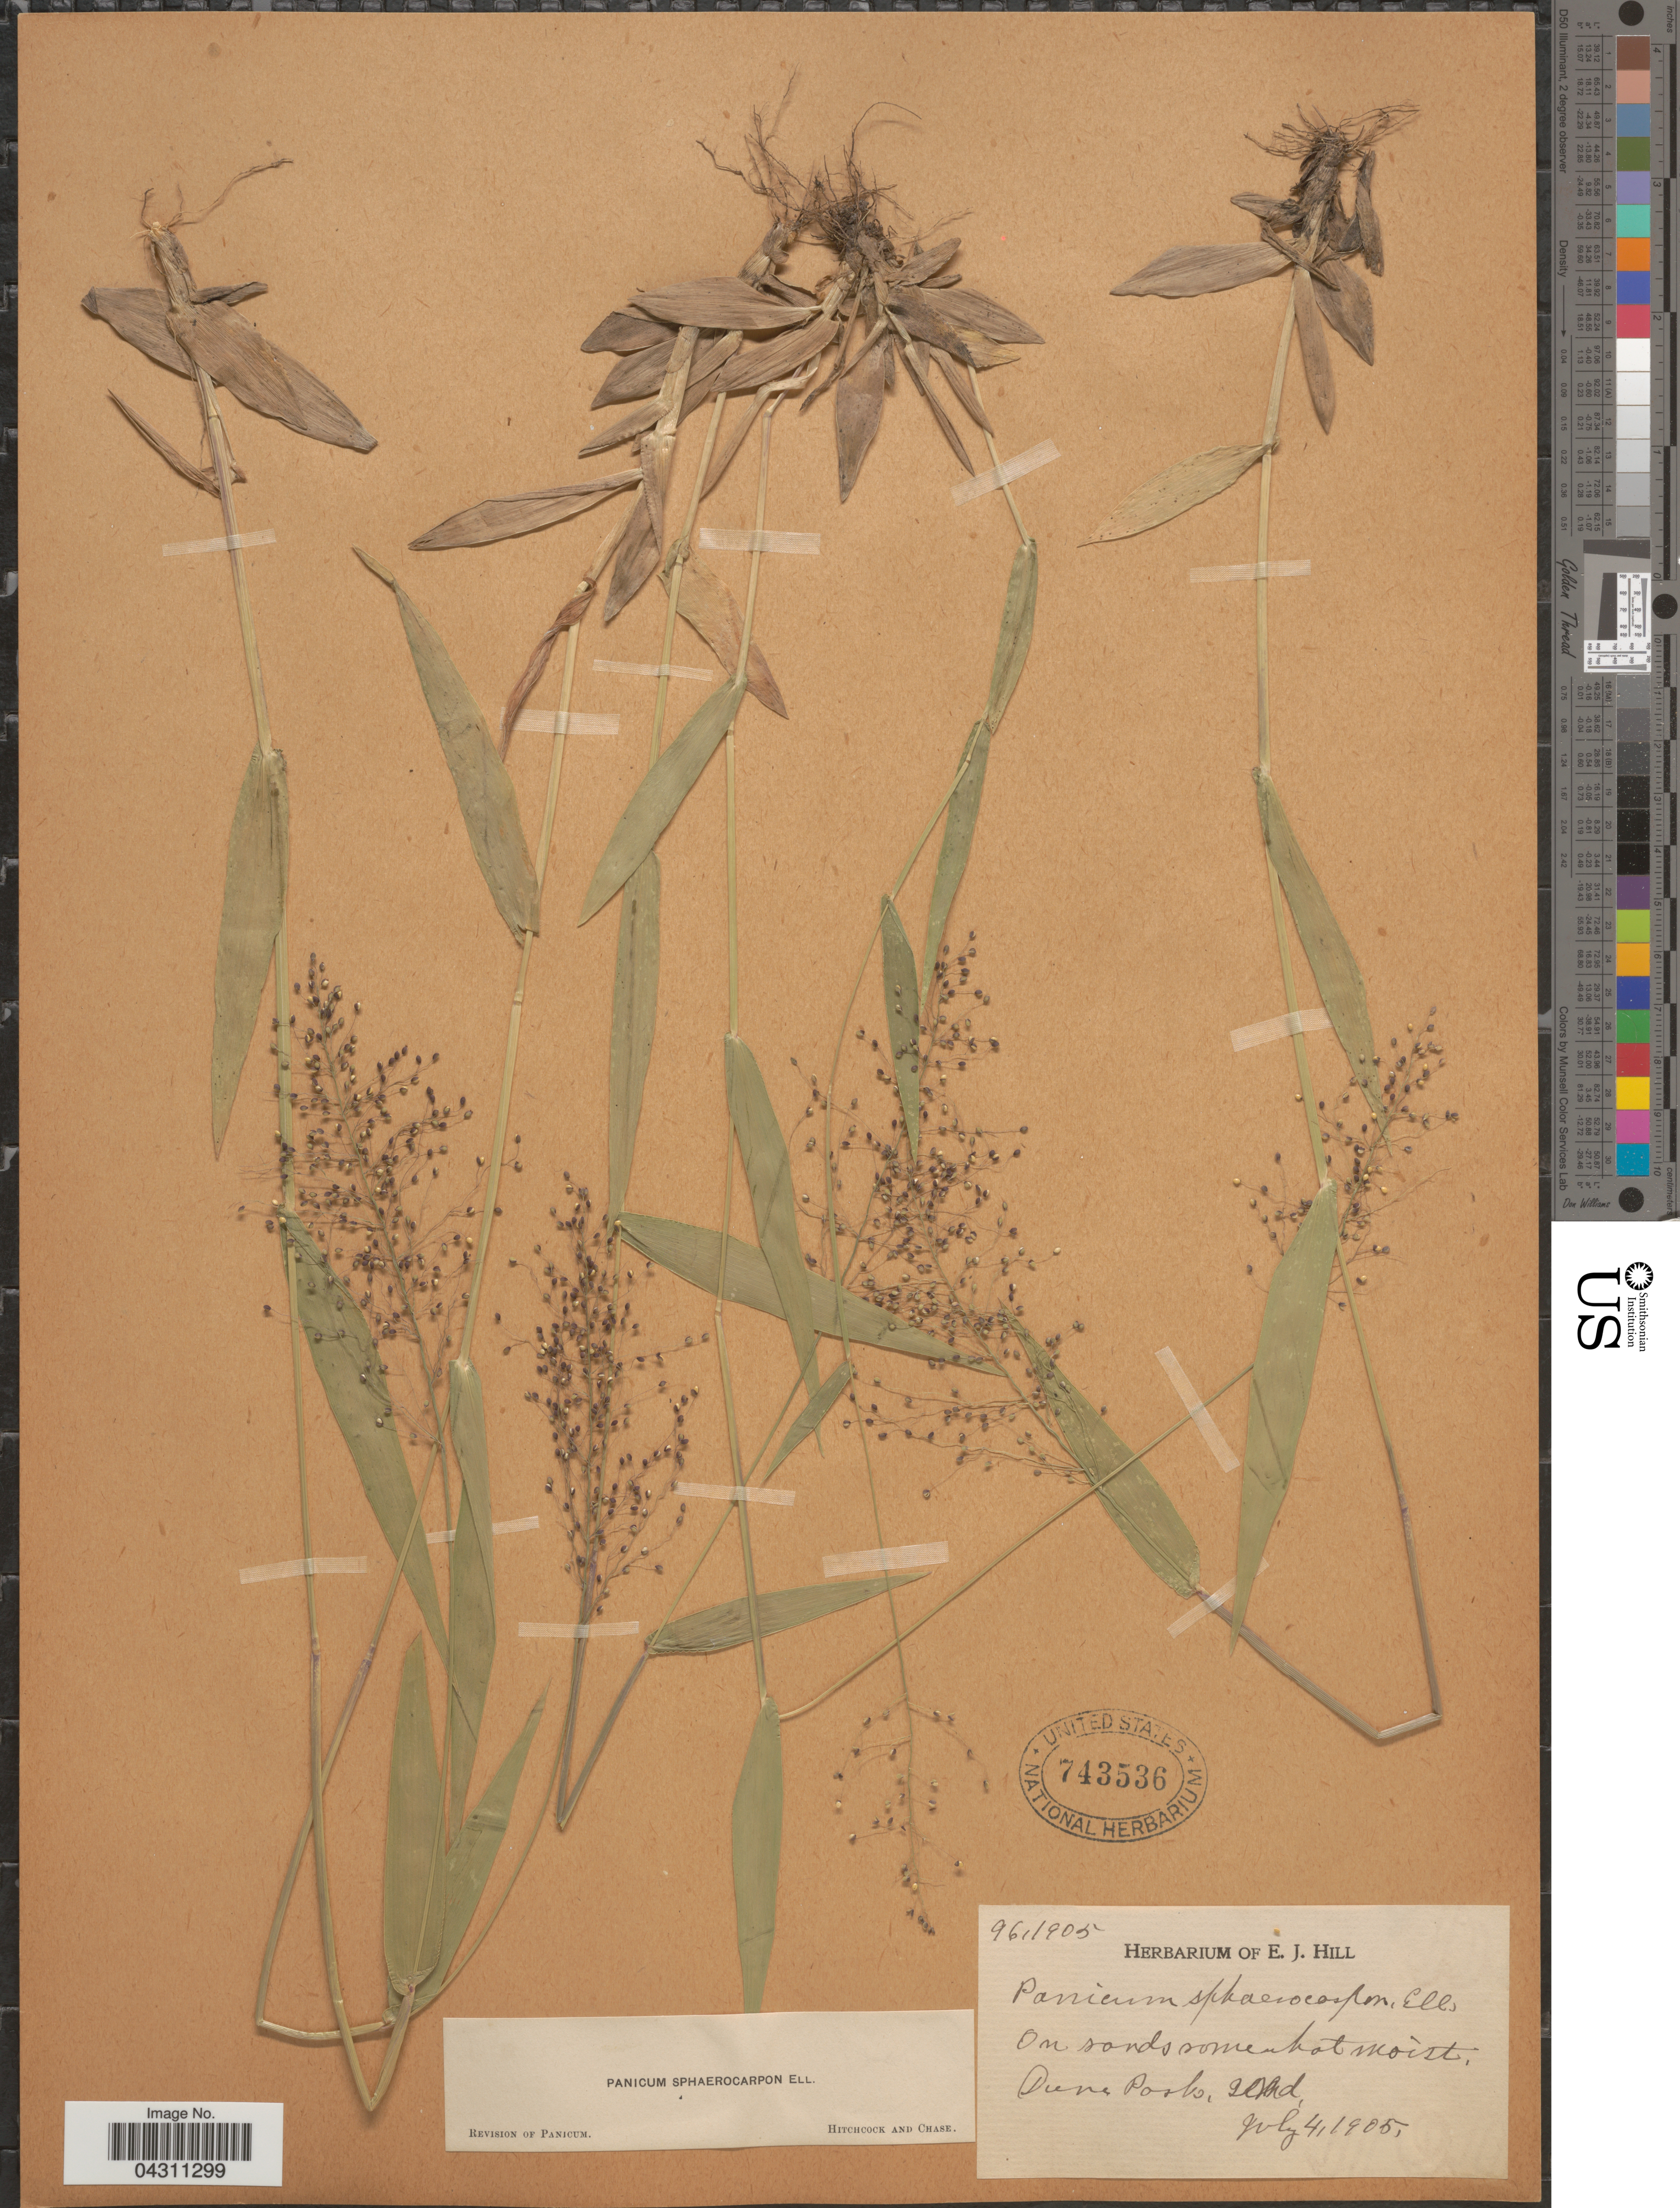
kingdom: Plantae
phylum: Tracheophyta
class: Liliopsida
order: Poales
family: Poaceae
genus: Dichanthelium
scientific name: Dichanthelium sphaerocarpon var. sphaerocarpon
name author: (Elliott) Gould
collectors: Ex herb. E. J. Hill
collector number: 96,1905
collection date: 1905-07-04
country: United States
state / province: Indiana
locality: Dune Park.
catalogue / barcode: US 743536